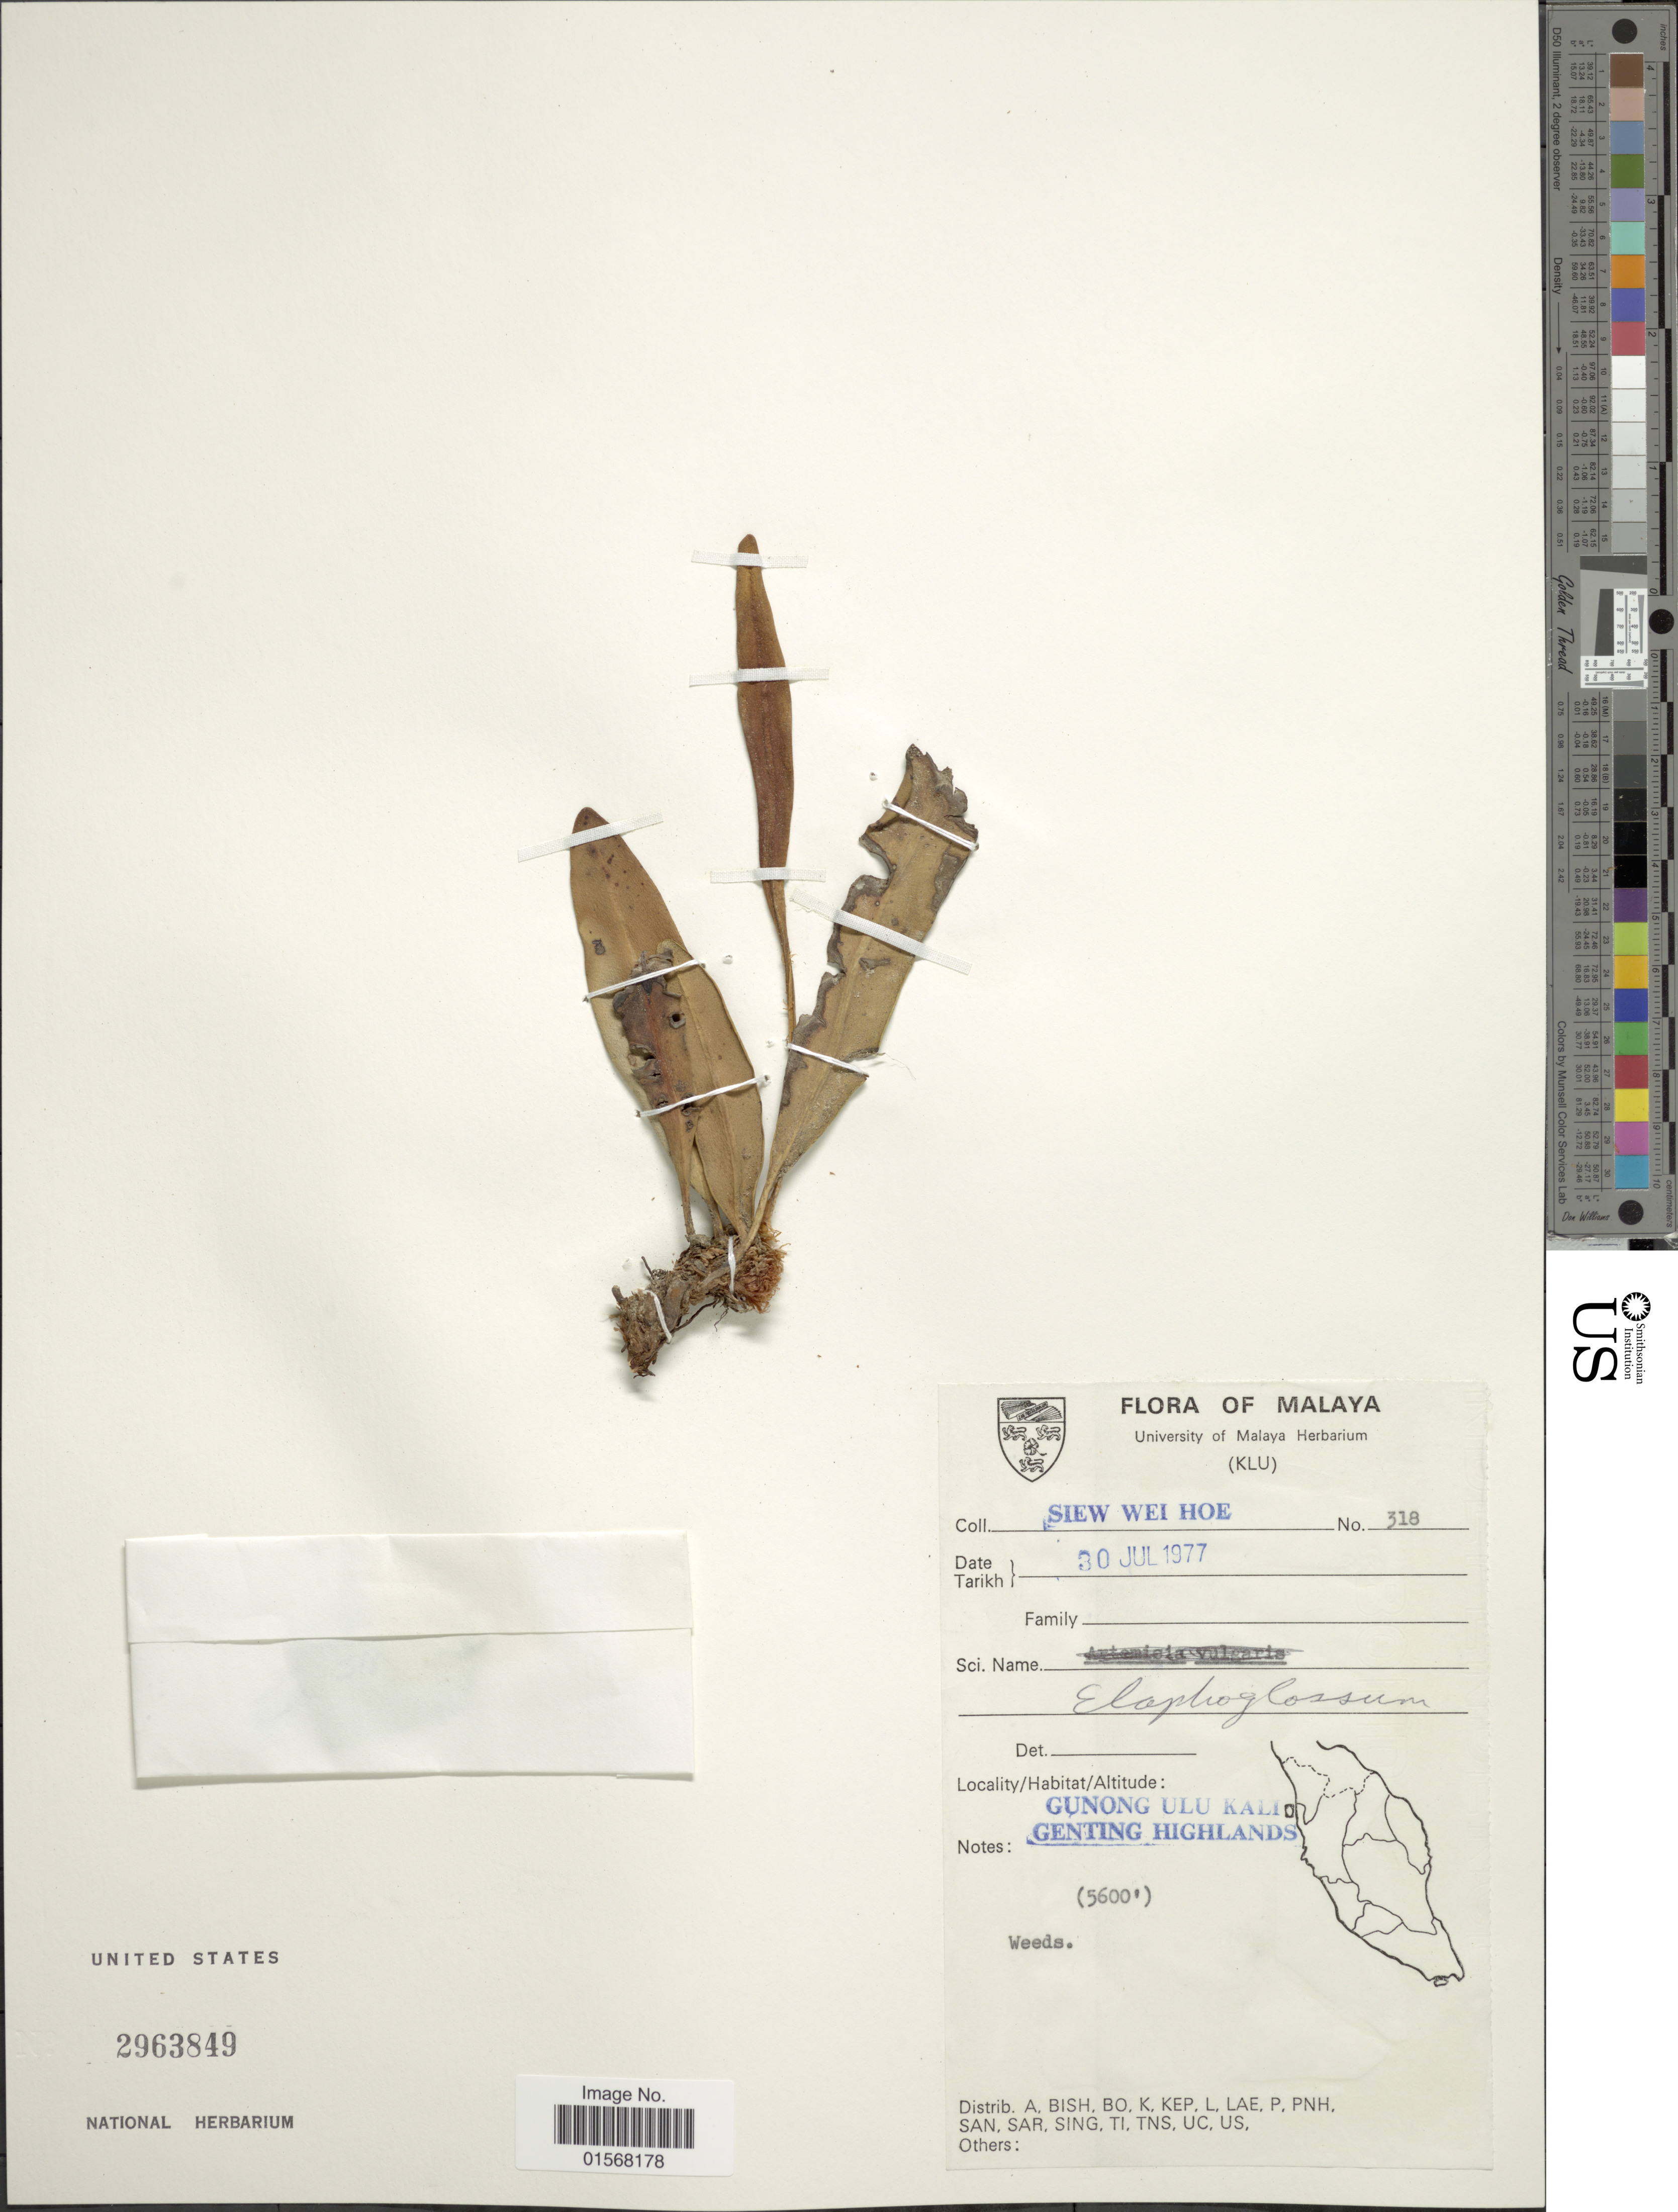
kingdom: Plantae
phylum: Tracheophyta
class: Polypodiopsida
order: Polypodiales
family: Dryopteridaceae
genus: Elaphoglossum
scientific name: Elaphoglossum sp.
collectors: W. H. Siew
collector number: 318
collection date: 1977-07-30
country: Malaysia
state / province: Pahang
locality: Gunong Ulu Kali, Genting Highlands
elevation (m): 1707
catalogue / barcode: US 2963849